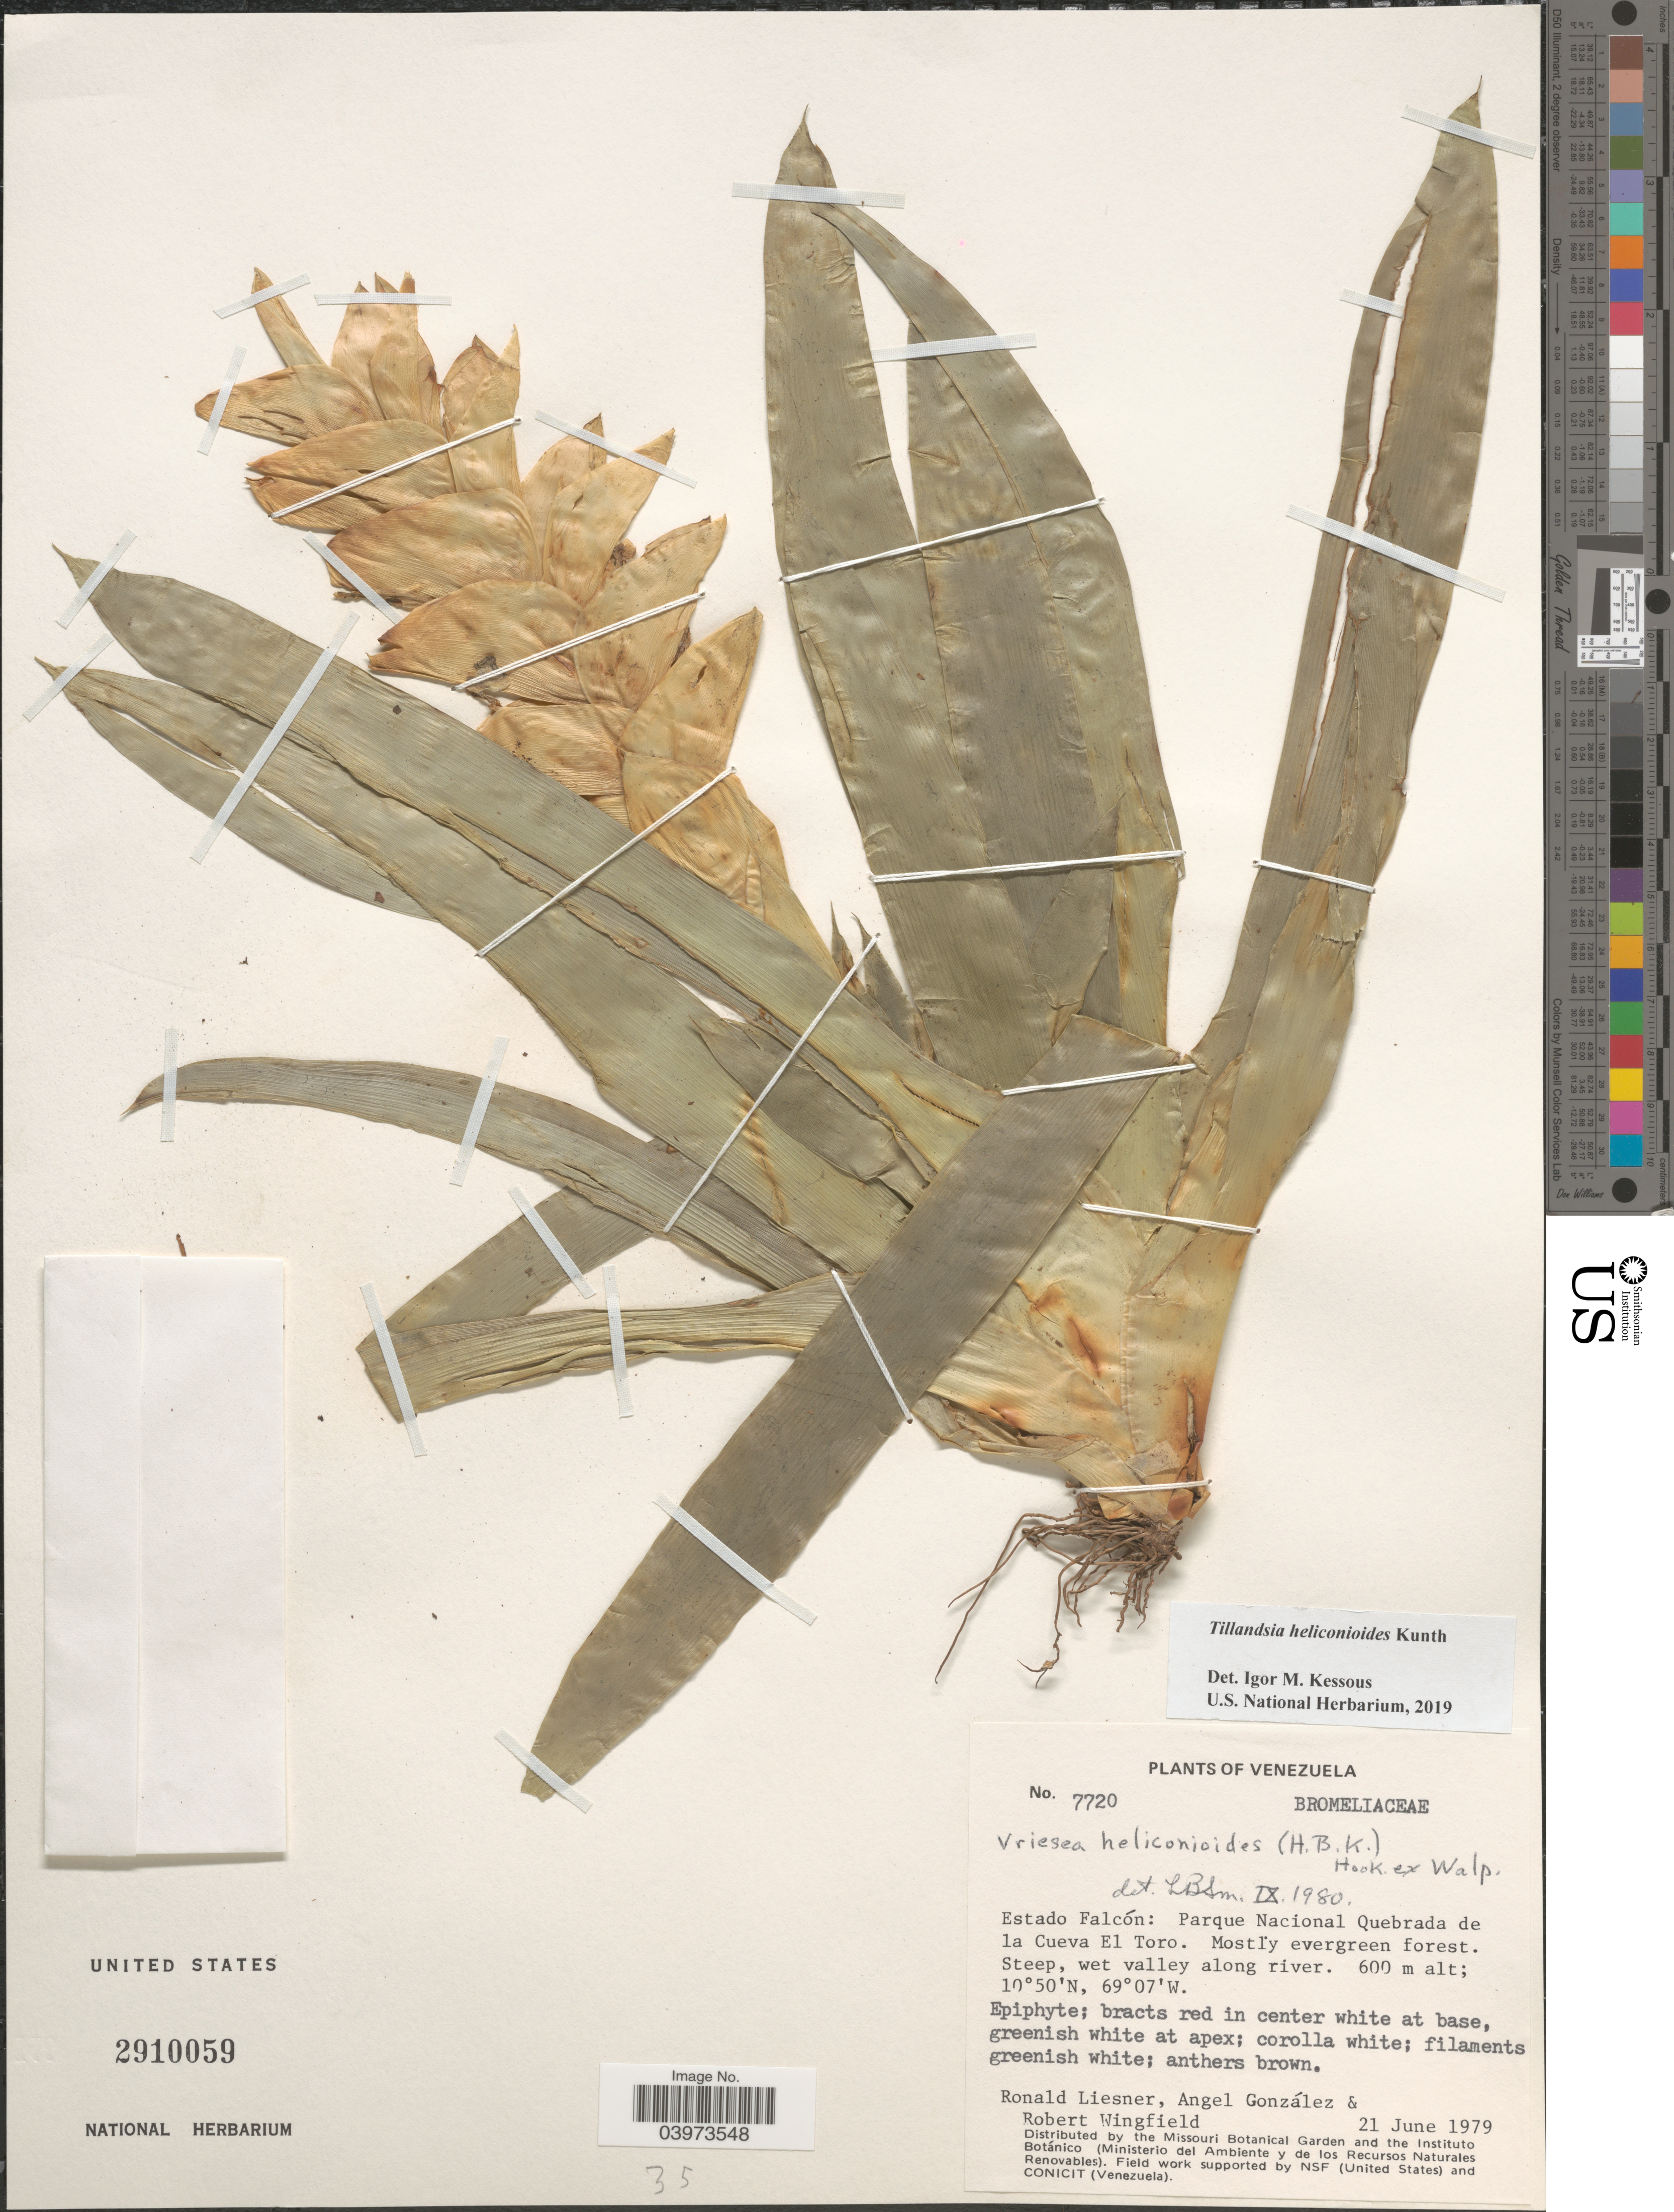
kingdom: Plantae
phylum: Tracheophyta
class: Liliopsida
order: Poales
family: Bromeliaceae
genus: Tillandsia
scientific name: Tillandsia heliconioides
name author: Kunth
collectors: R. L. Liesner, A. C. González & R. C. Wingfield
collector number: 7720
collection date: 1979-06-21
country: Venezuela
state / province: Falcon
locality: Parque Nacional Quebrada de la Cueva El Toro.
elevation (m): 600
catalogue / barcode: US 2910059